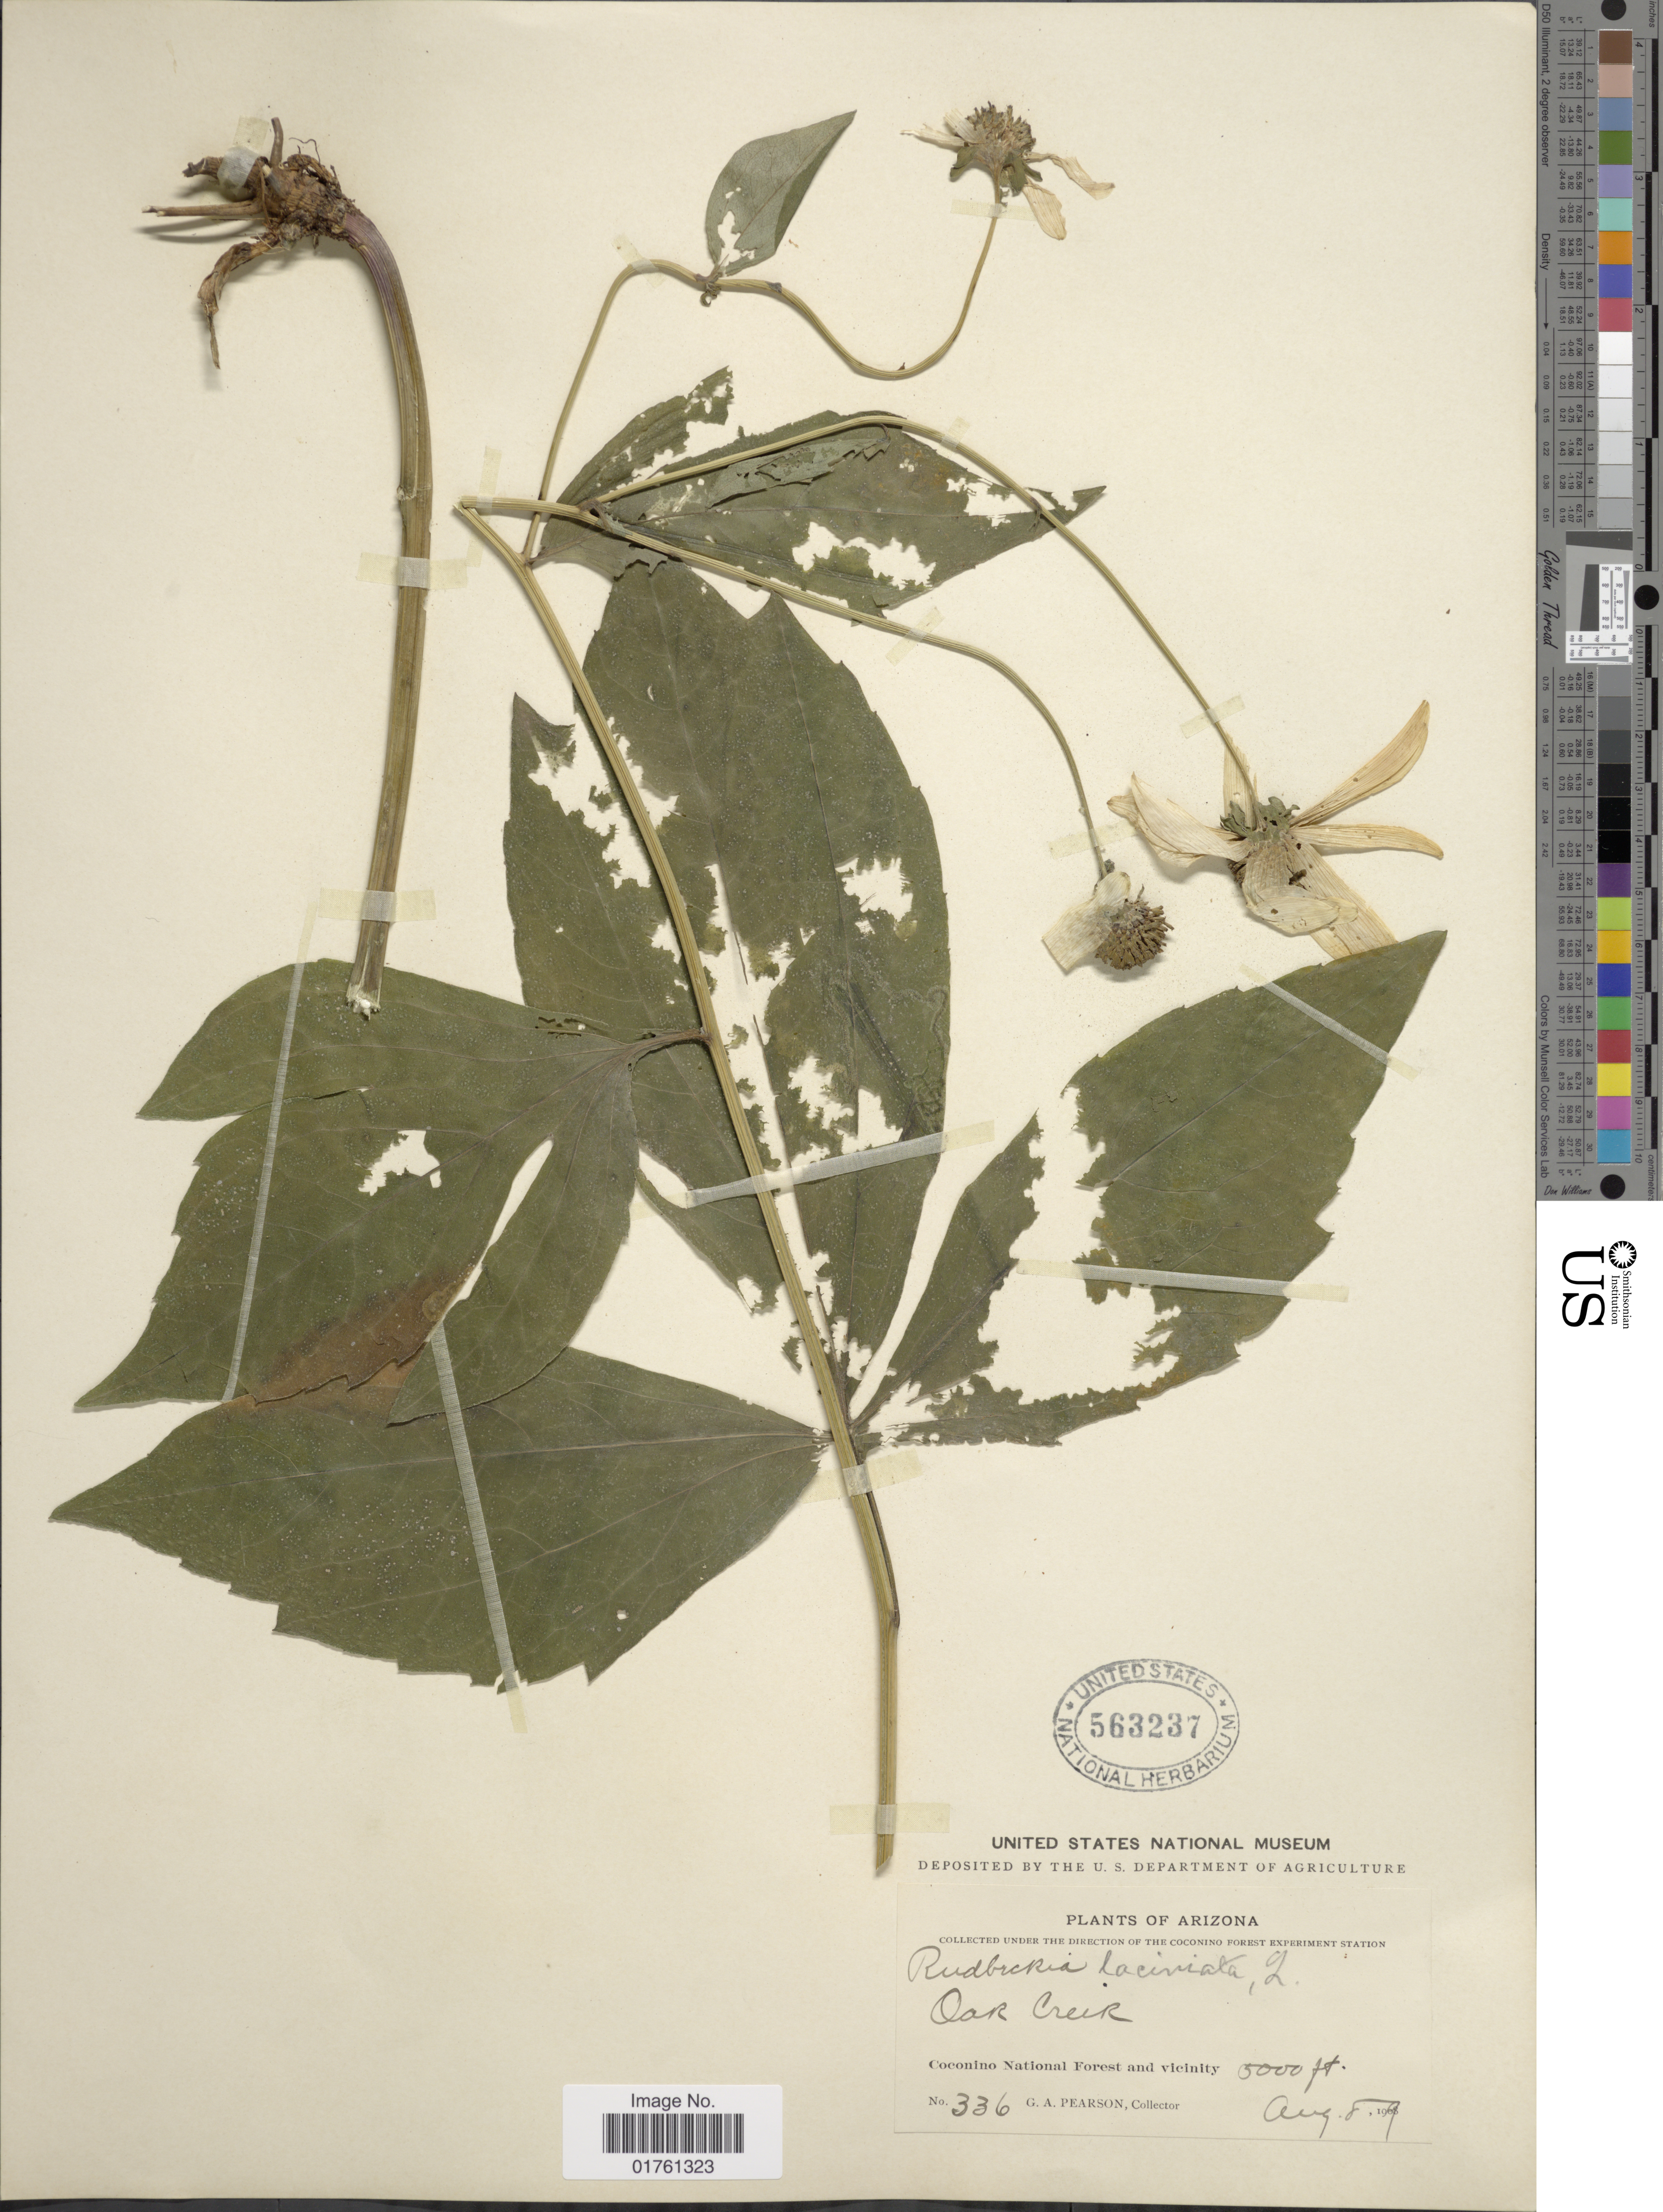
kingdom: Plantae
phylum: Tracheophyta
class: Magnoliopsida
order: Asterales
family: Asteraceae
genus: Rudbeckia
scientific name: Rudbeckia laciniata var. ampla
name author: (A. Nelson) Cronq.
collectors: G. A. Pearson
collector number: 336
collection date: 1909-08-08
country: United States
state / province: Arizona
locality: Oak Creek, Coconino National Forest and vicinity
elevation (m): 1524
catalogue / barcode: US 563237